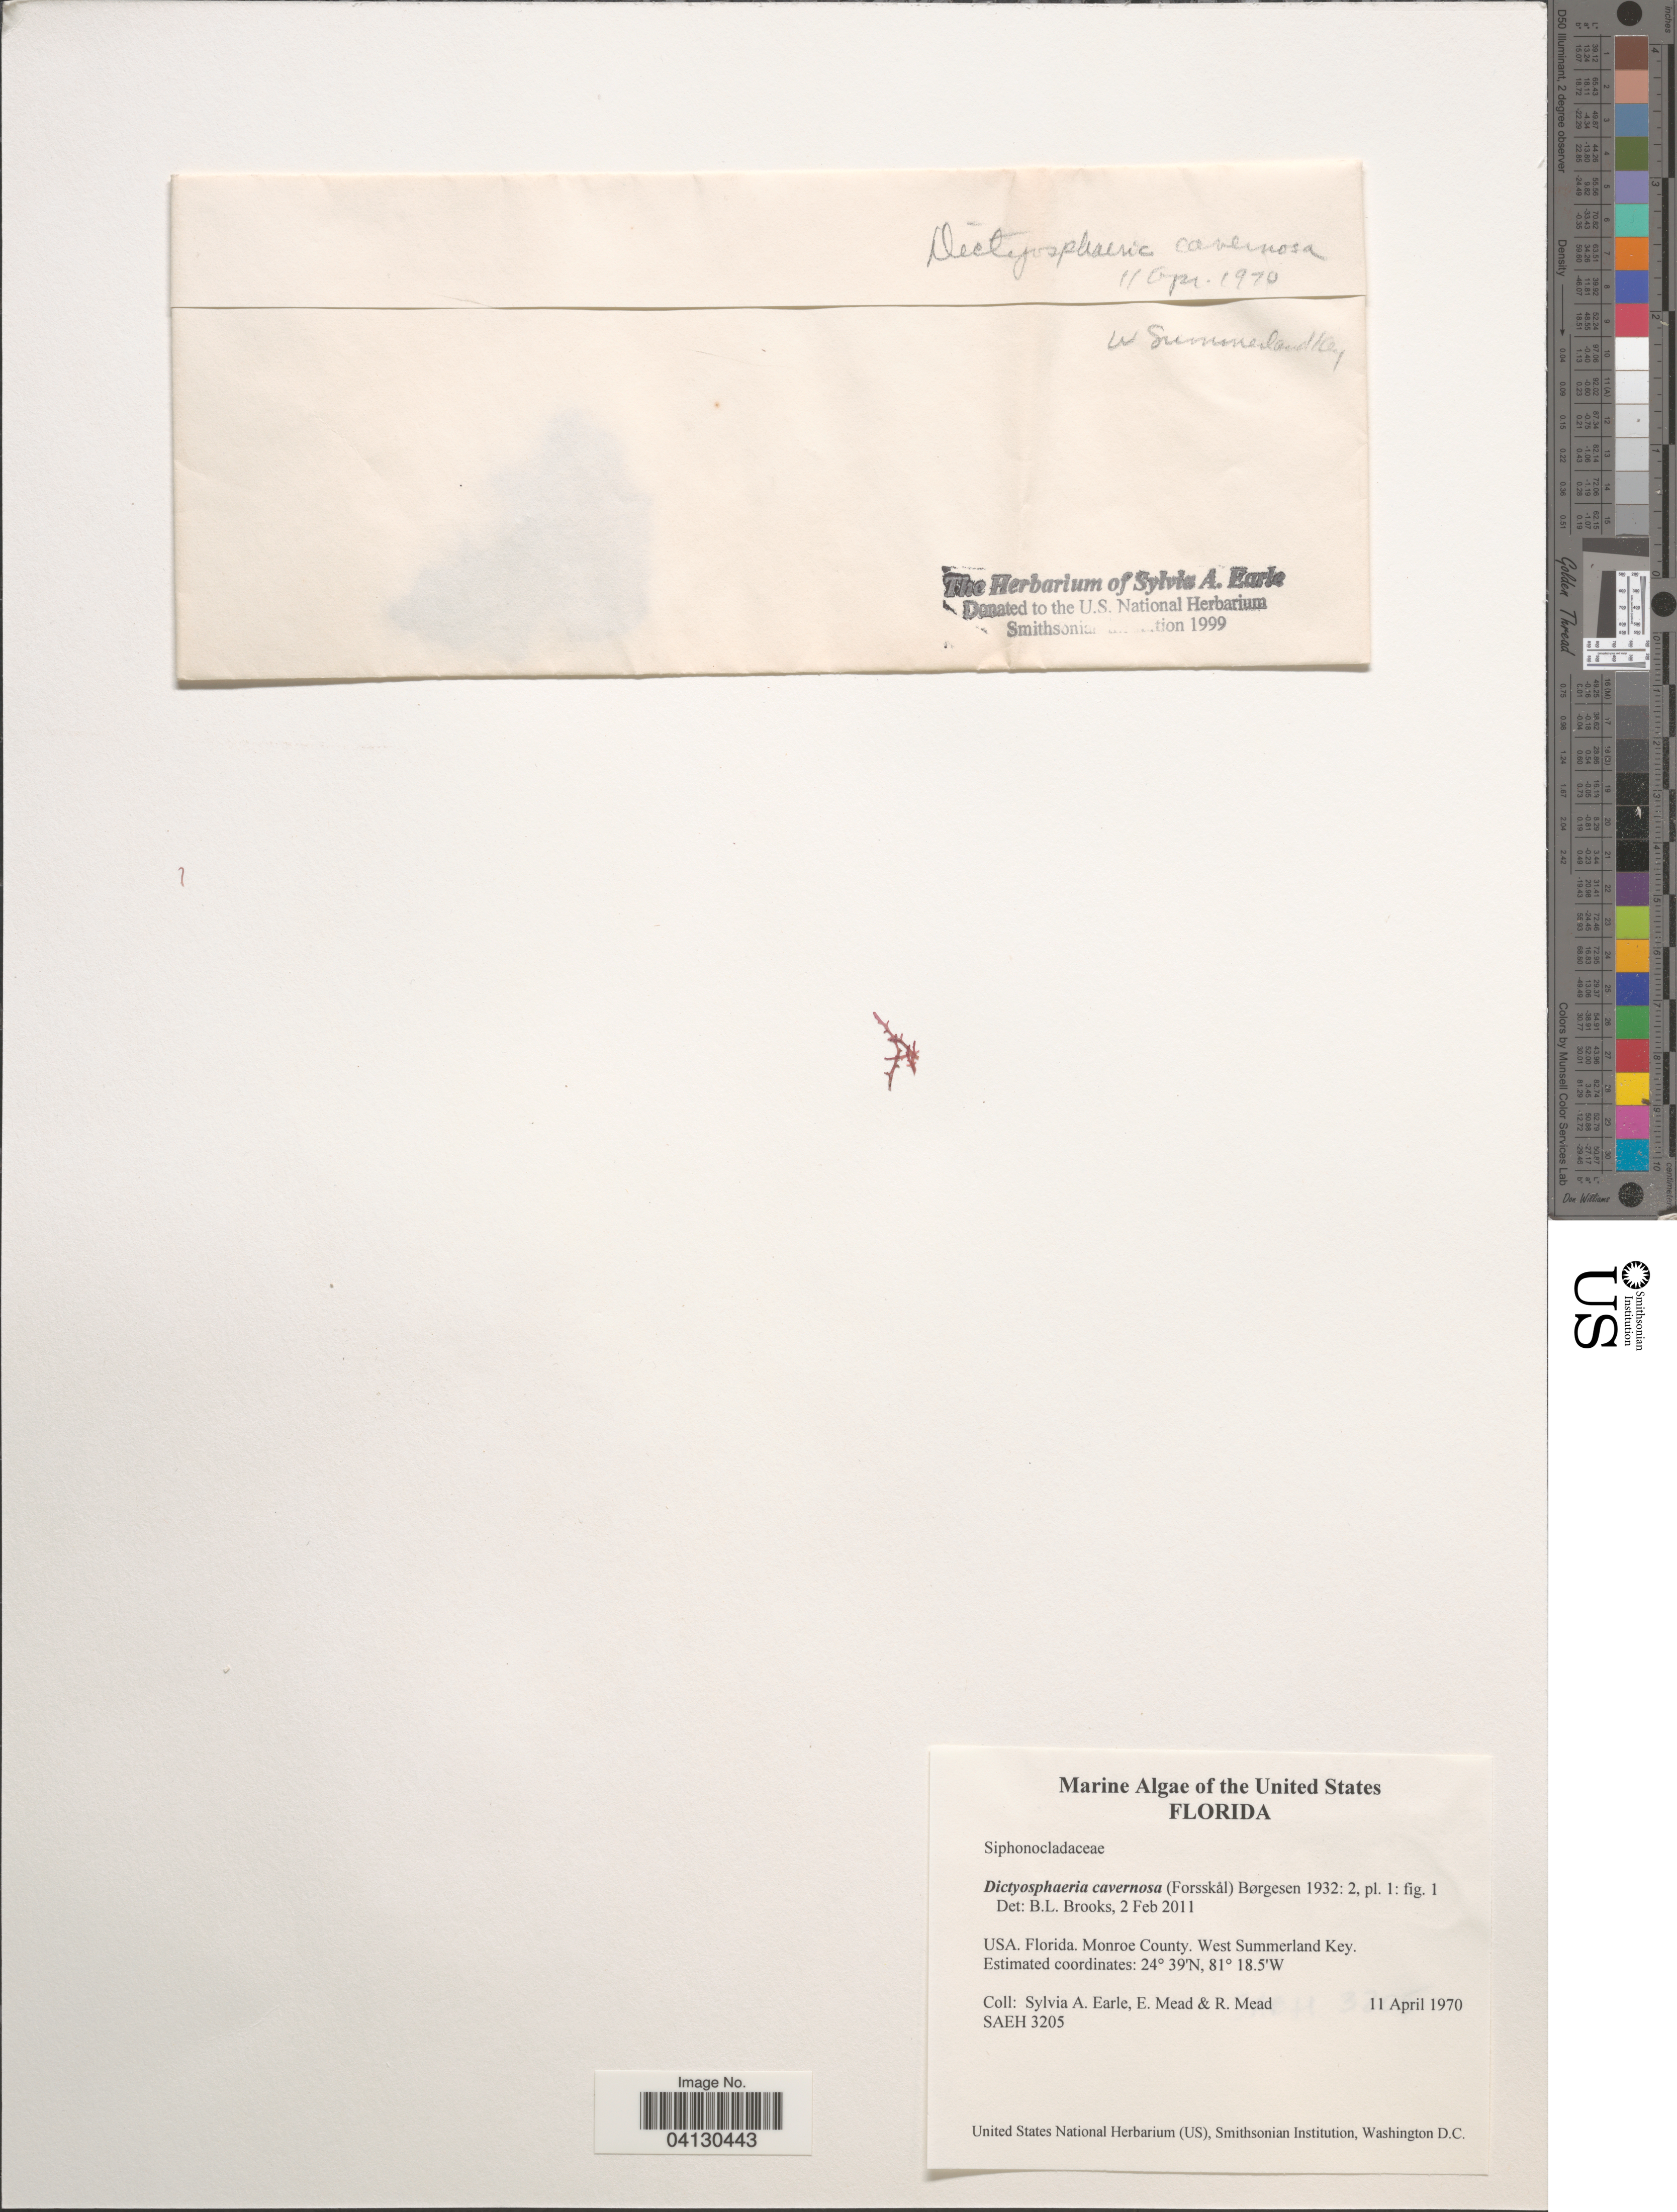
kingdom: Plantae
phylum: Chlorophyta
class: Ulvophyceae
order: Siphonocladales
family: Siphonocladaceae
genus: Dictyosphaeria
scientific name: Dictyosphaeria cavernosa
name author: (Forssk.) Børgesen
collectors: S. A. Earle, E. Mead & R. Mead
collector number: SAEH3205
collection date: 1970-04-11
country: United States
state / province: Florida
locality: Monroe County. West Summerland Key.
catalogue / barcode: US 329028